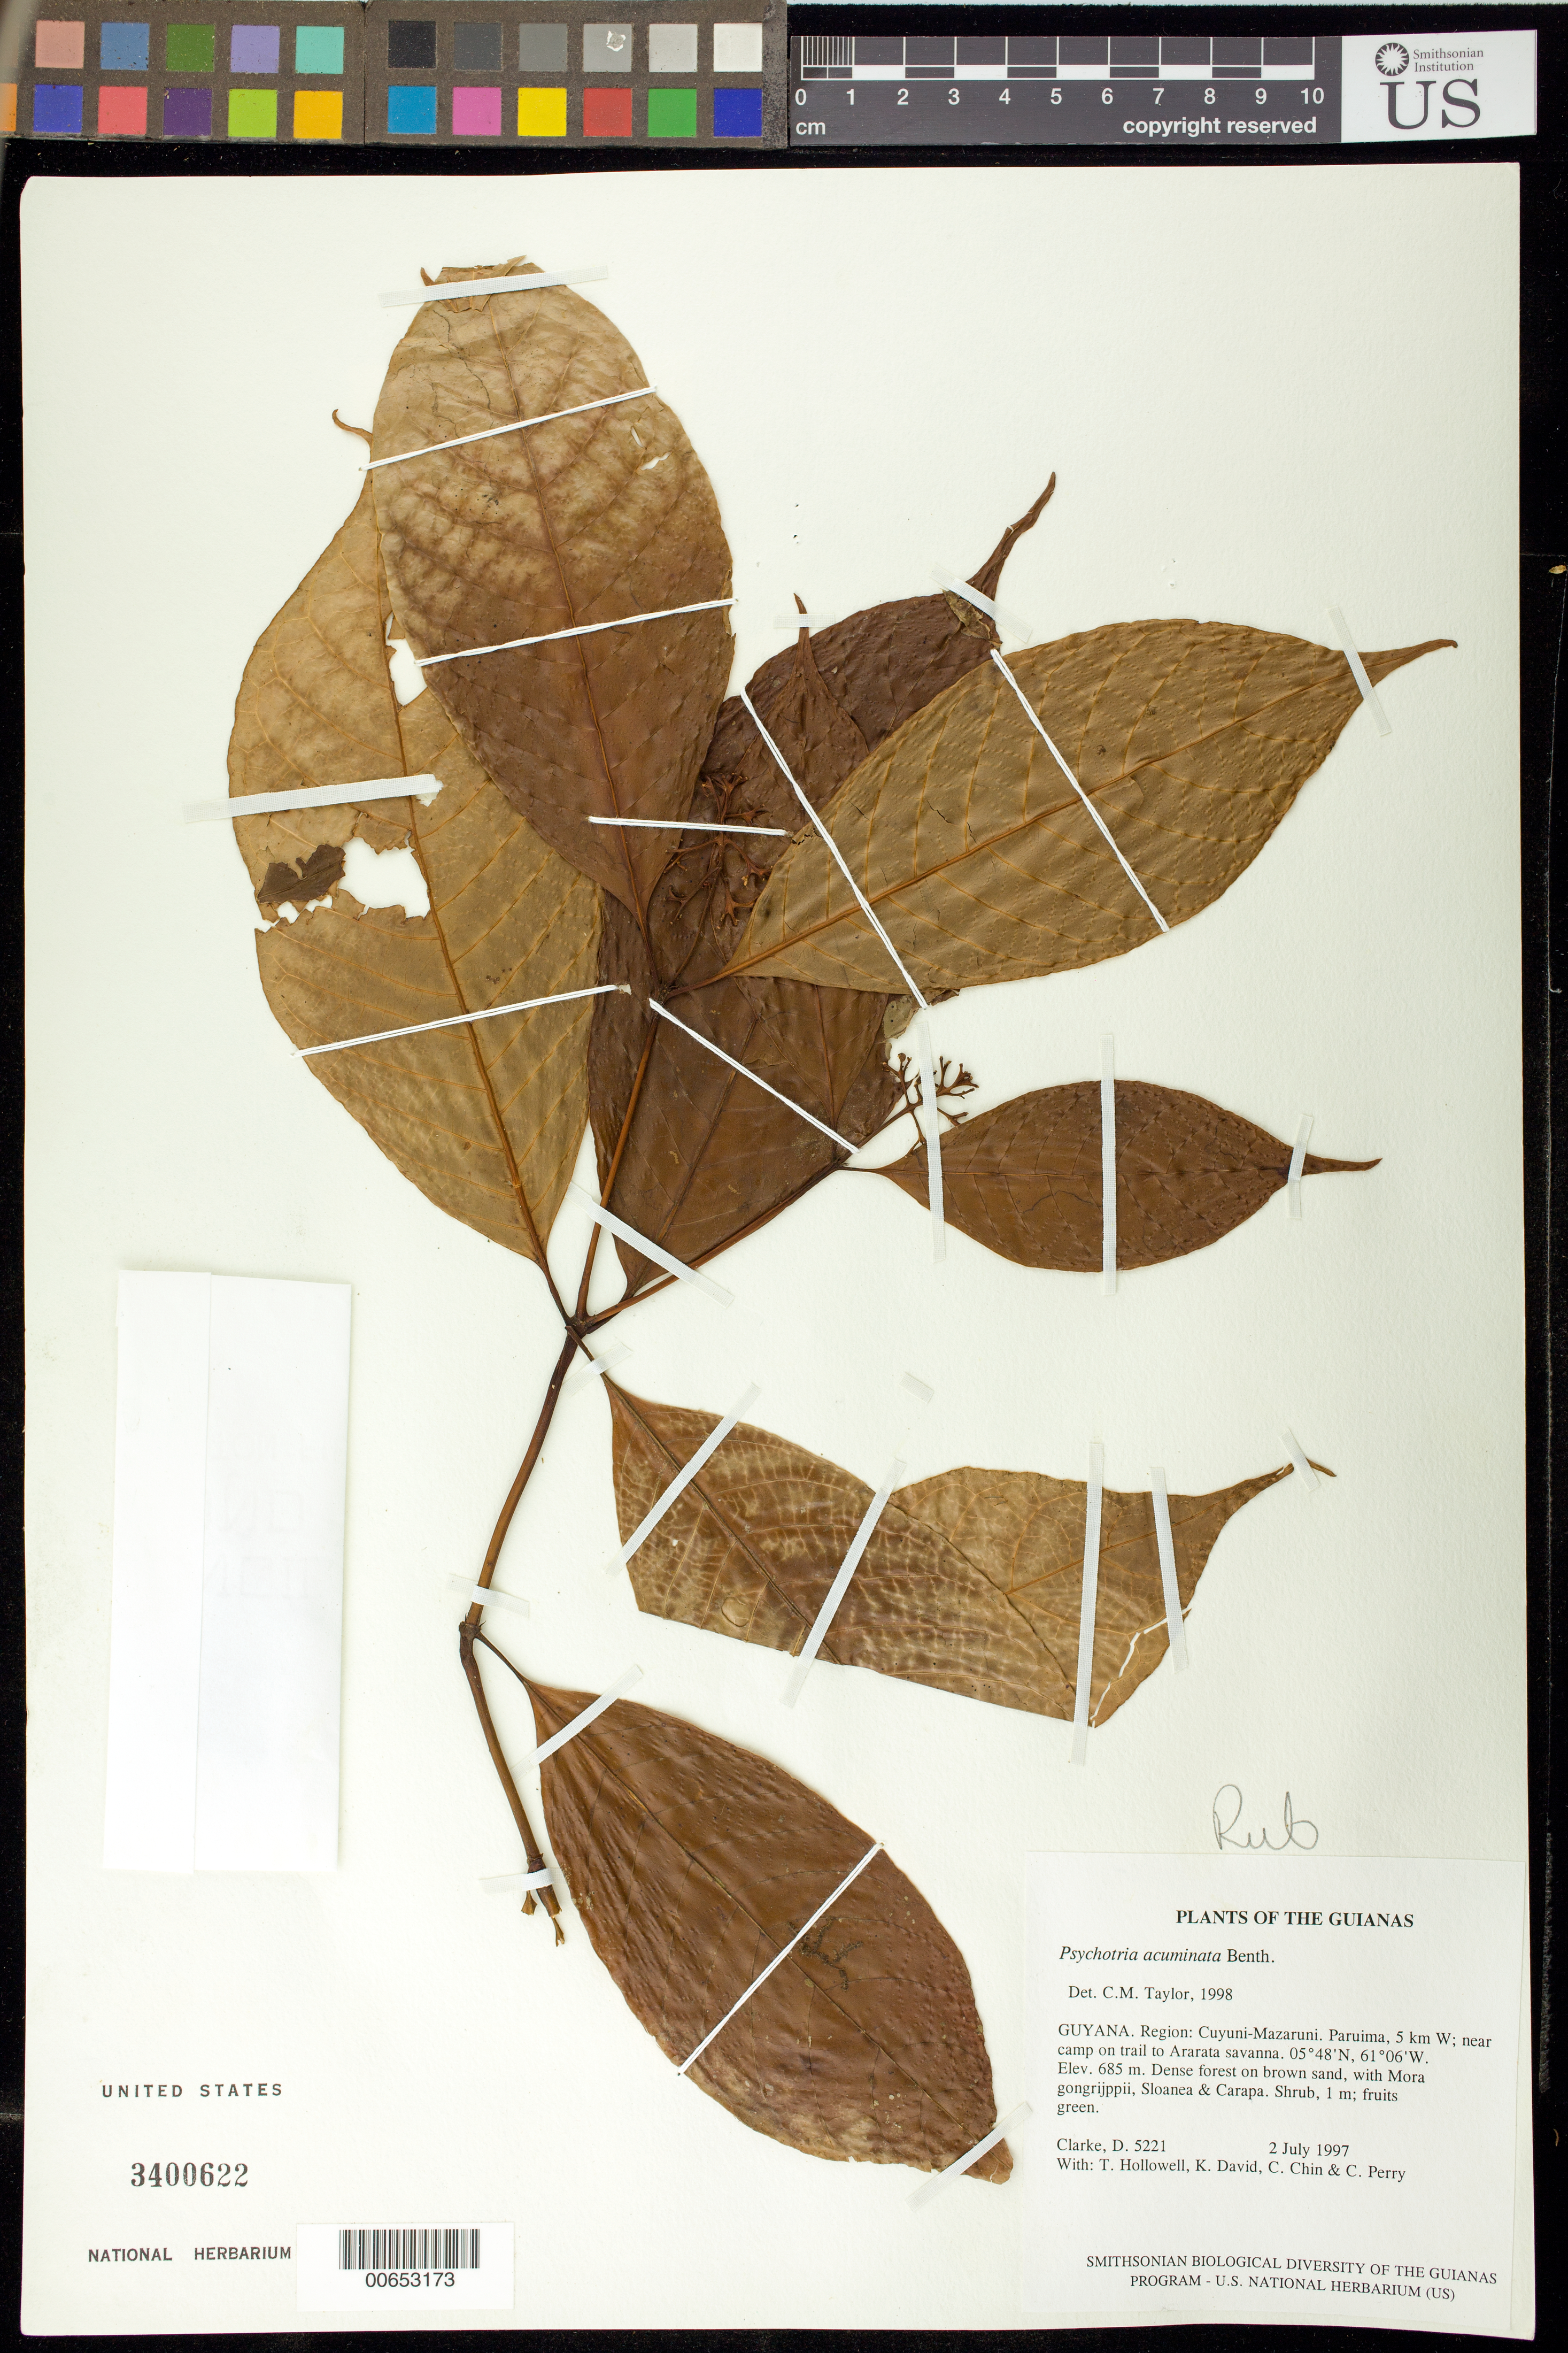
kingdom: Plantae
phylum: Tracheophyta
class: Magnoliopsida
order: Gentianales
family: Rubiaceae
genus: Palicourea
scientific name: Palicourea acuminata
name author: (Benth.) Borhidi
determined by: Kirkbride, J. H., Jr.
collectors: H. D. Clarke, T. Hollowell, K. David, C. Chin & C. Perry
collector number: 5221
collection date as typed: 2 July 1997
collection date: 1997-07-02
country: Guyana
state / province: Cuyuni-Mazaruni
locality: Paruima, 5 km W; near camp on trail to Ararata savanna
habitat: Dense forest on brown sand, with Mora gongrijppii, Sloanea & Carapa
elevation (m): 685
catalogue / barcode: US 3400622